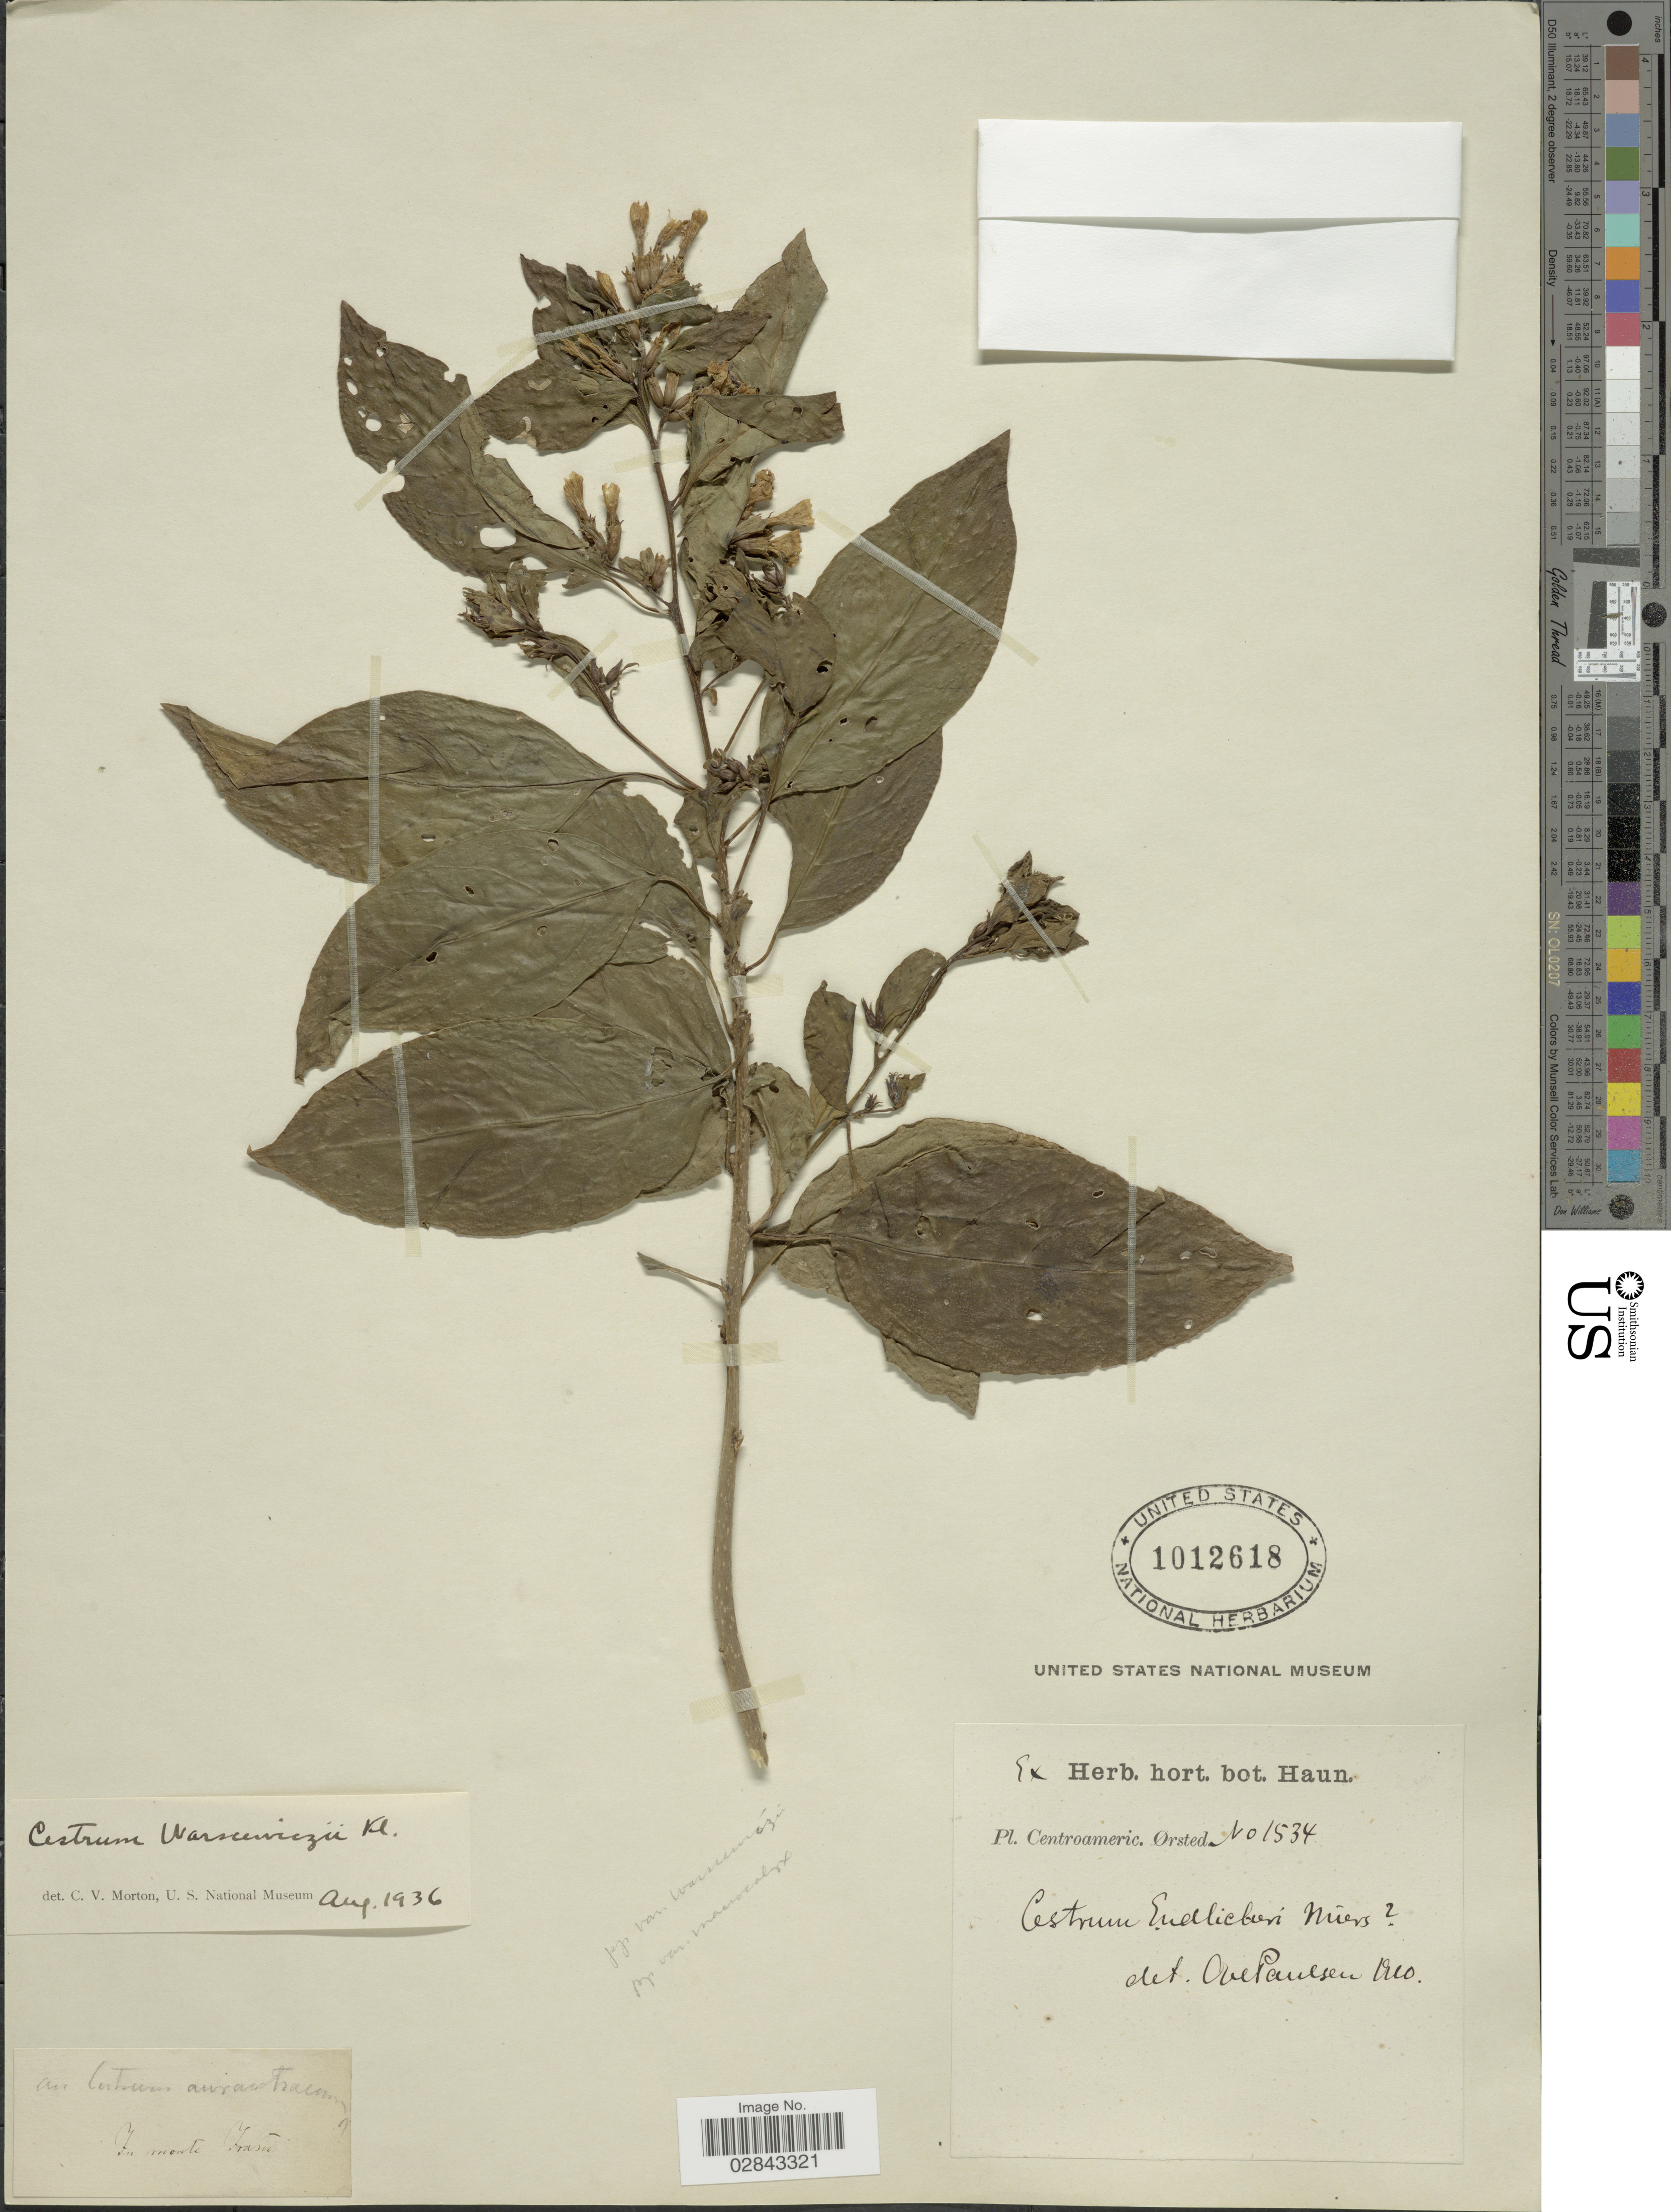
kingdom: Plantae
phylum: Tracheophyta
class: Magnoliopsida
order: Solanales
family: Solanaceae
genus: Cestrum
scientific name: Cestrum aurantiacum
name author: Lindley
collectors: Ørsted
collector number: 1534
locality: Centroameric. In monte Frasu.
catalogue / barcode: US 1012618